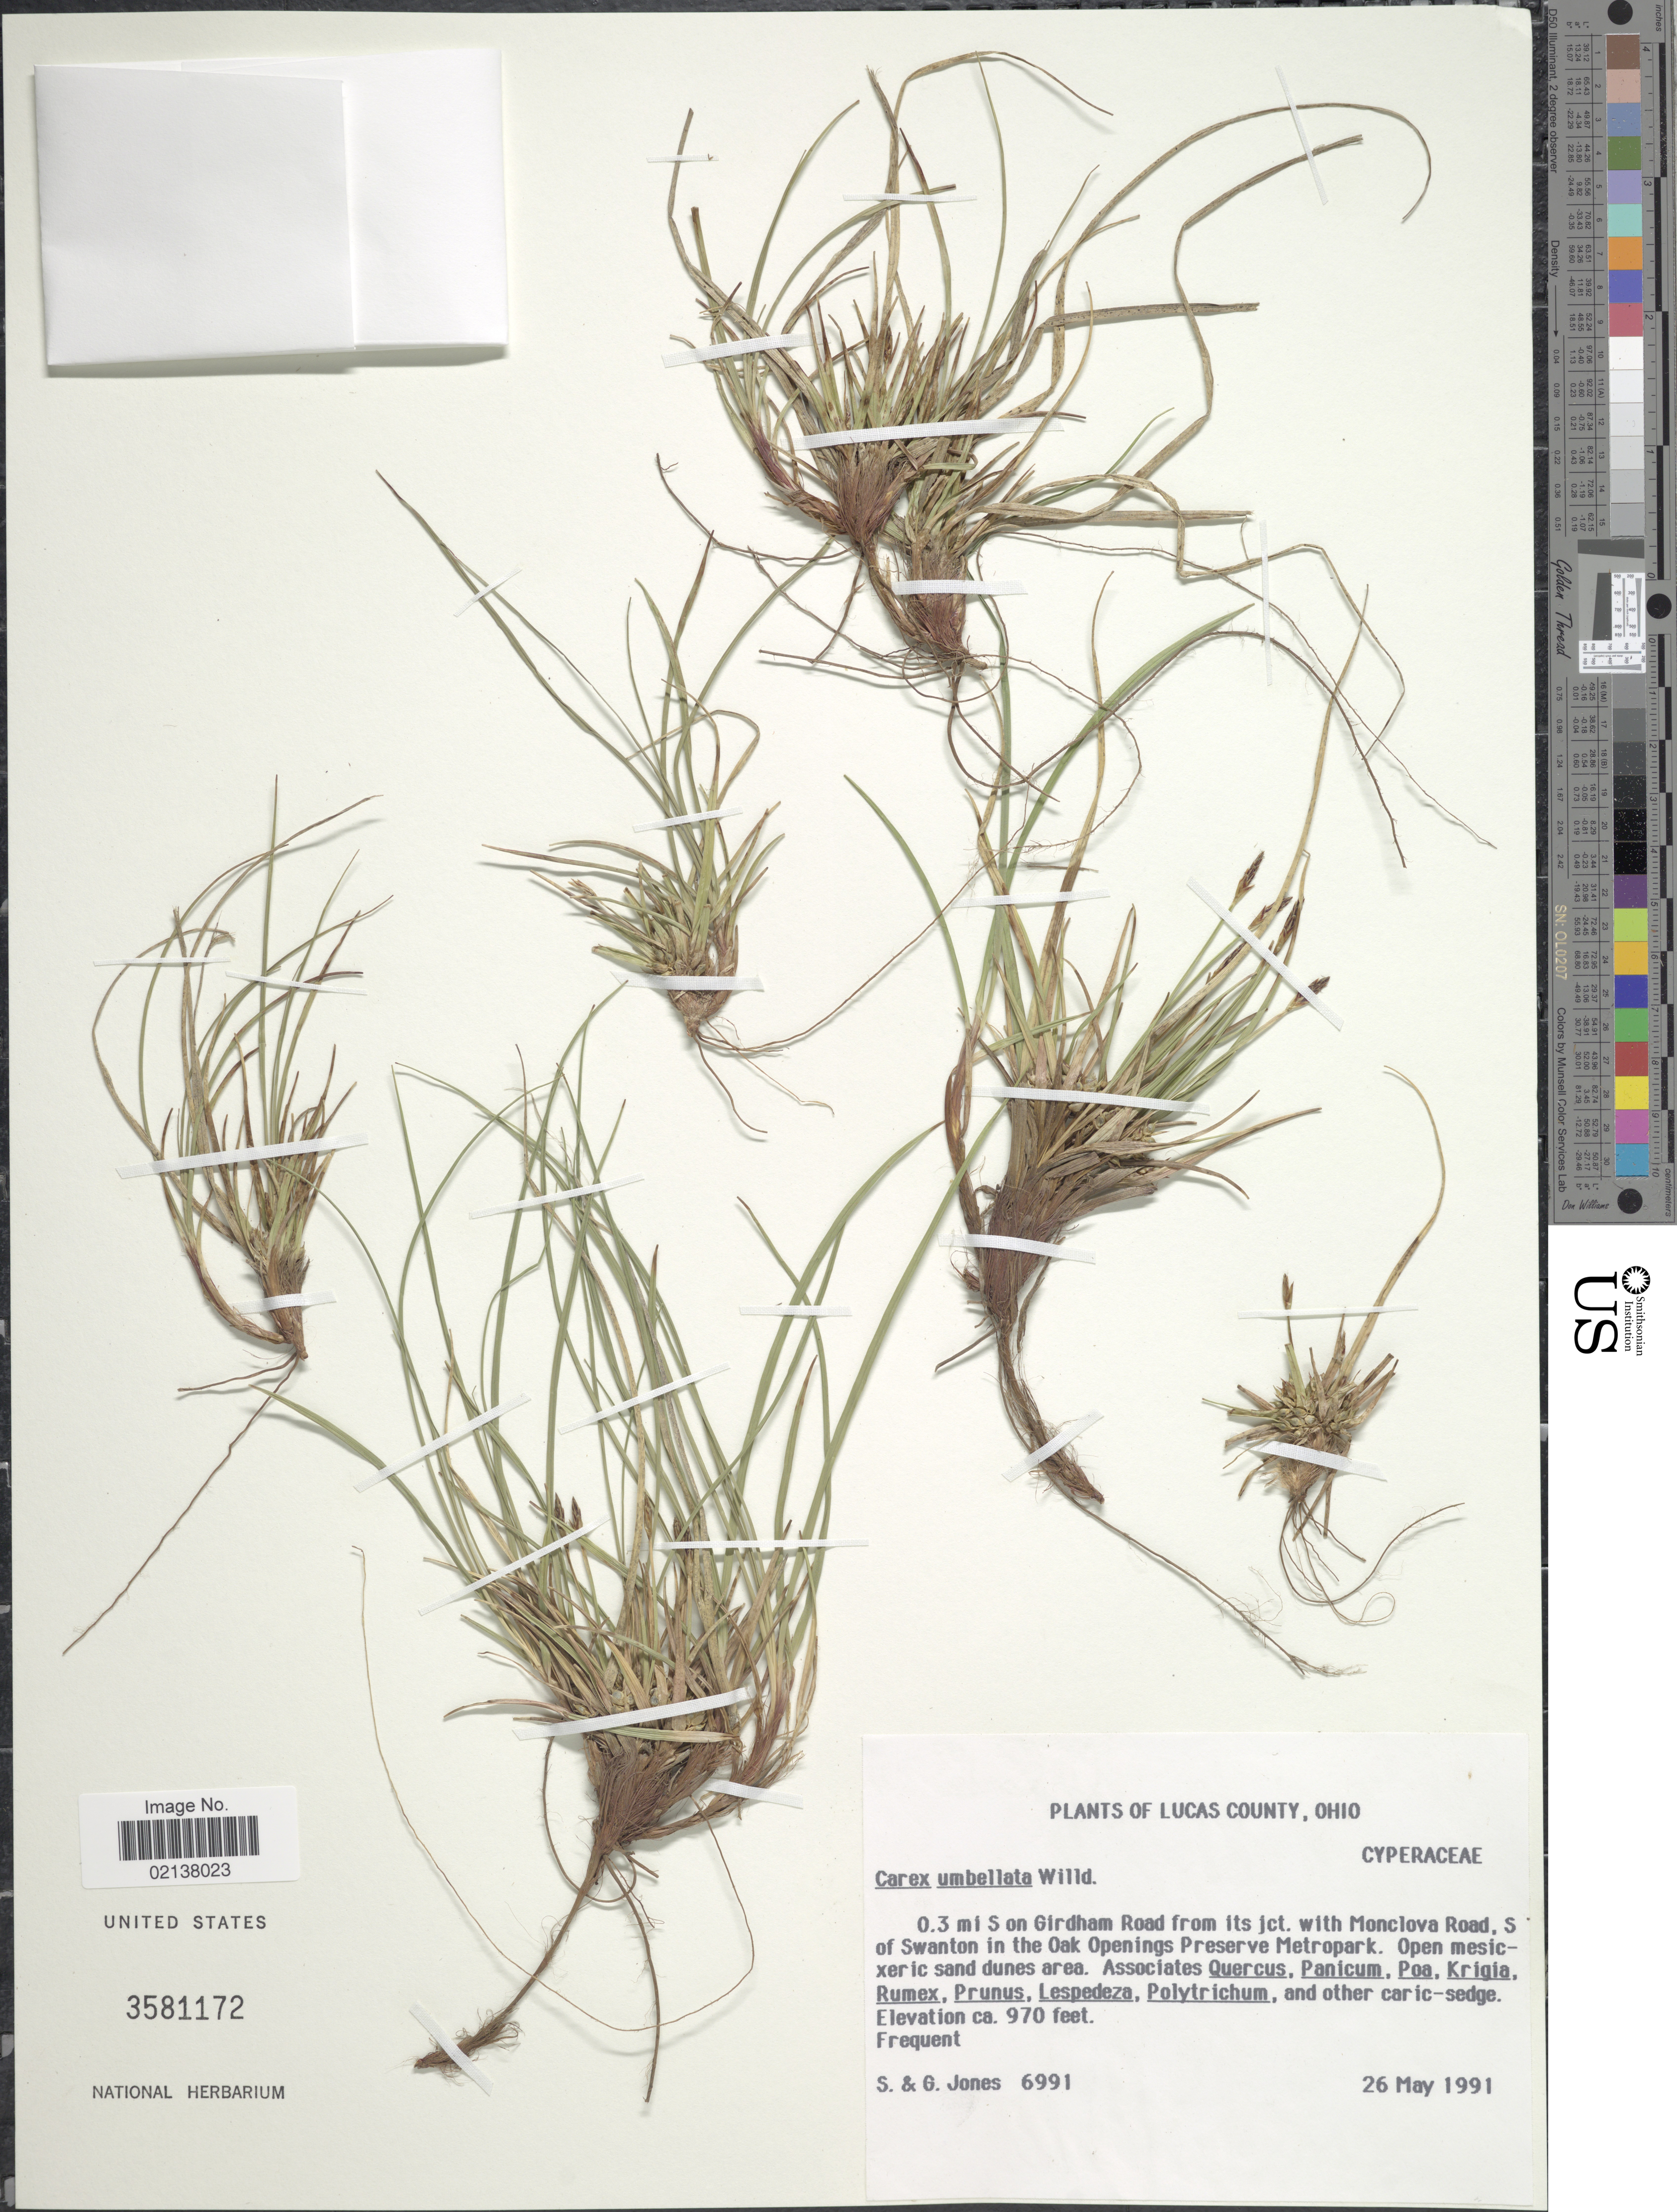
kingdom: Plantae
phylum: Tracheophyta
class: Liliopsida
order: Poales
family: Cyperaceae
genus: Carex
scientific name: Carex umbellata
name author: Schkuhr ex Willd.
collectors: S. Jones & G. Jones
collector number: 6991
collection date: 1991-05-26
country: United States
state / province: Ohio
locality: Lucas County, Ohio. 0.3 mi S on Girdham Road from its jct. with Monclova Road, S of Swanton in the oak Openingsi Preserve Metropark.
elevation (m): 296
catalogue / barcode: US 3581172